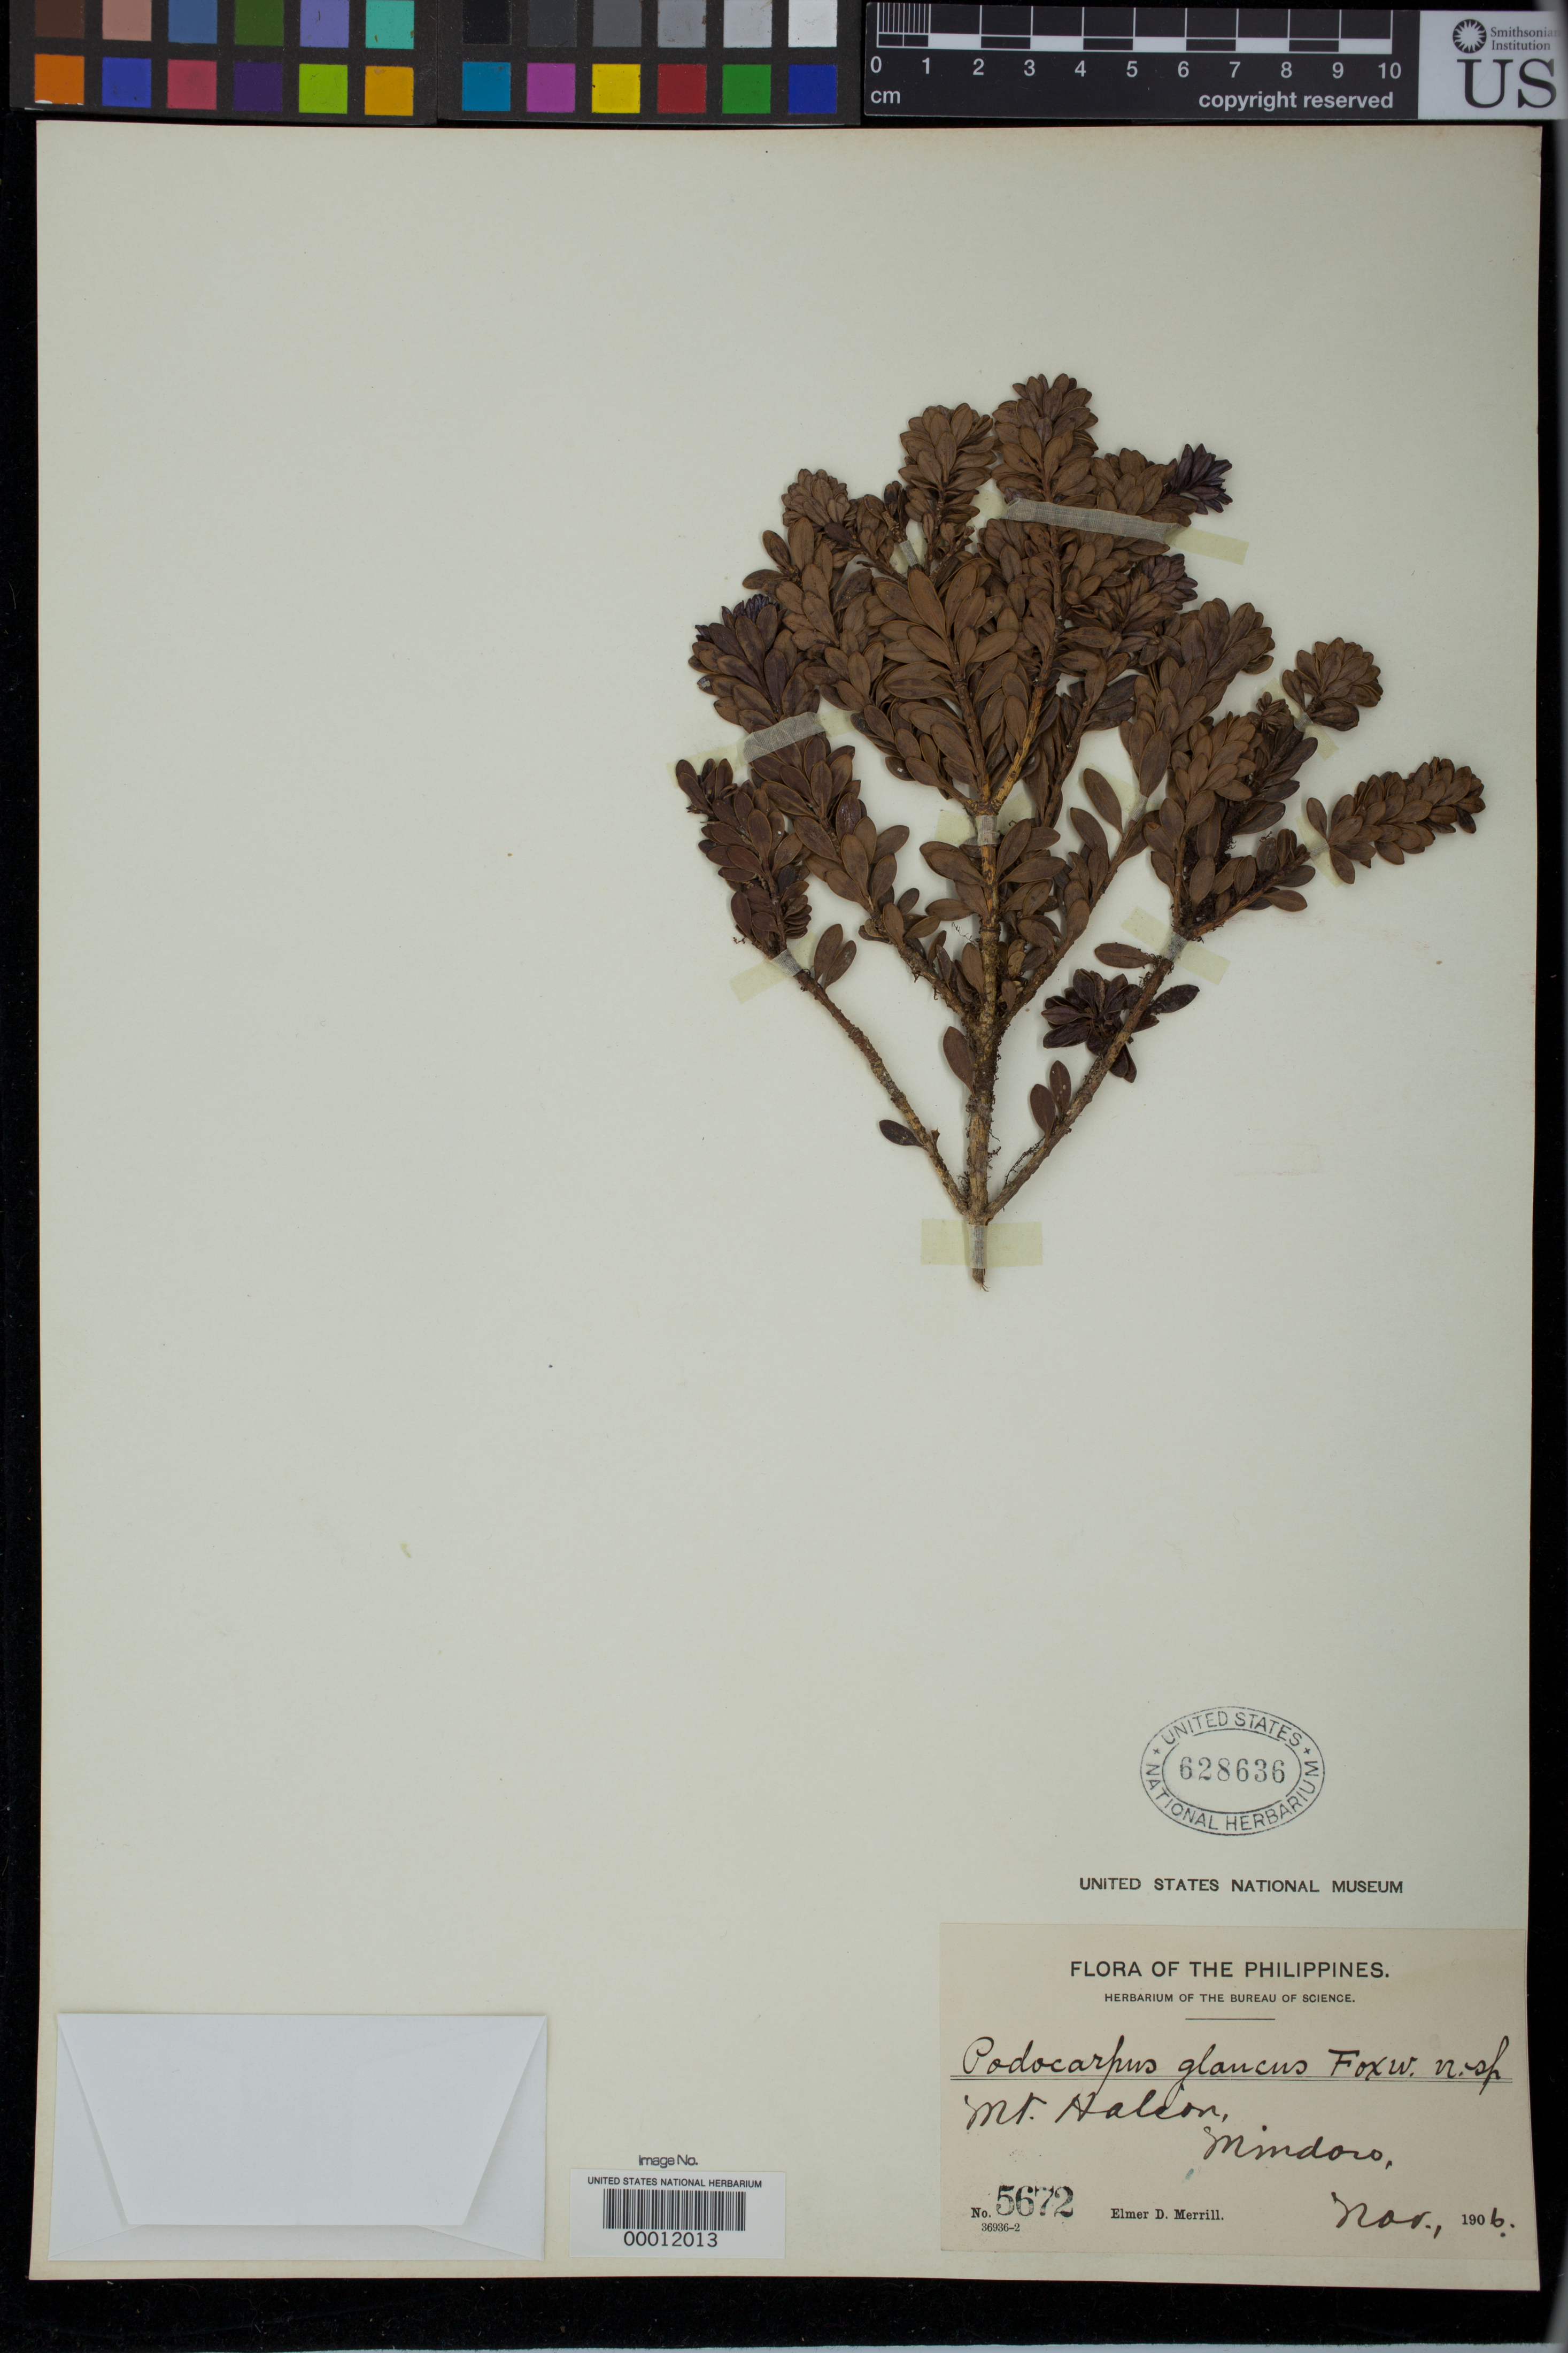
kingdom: Plantae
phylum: Tracheophyta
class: Pinopsida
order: Pinales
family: Podocarpaceae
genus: Podocarpus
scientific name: Podocarpus glaucus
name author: Foxw.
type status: Isotype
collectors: E. D. Merrill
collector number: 5672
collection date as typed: Nov 1906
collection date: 1906-11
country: Philippines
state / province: Mimaropa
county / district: Mindoro Oriental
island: Mindoro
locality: Mt. Halcon.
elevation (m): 2400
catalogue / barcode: US 628636